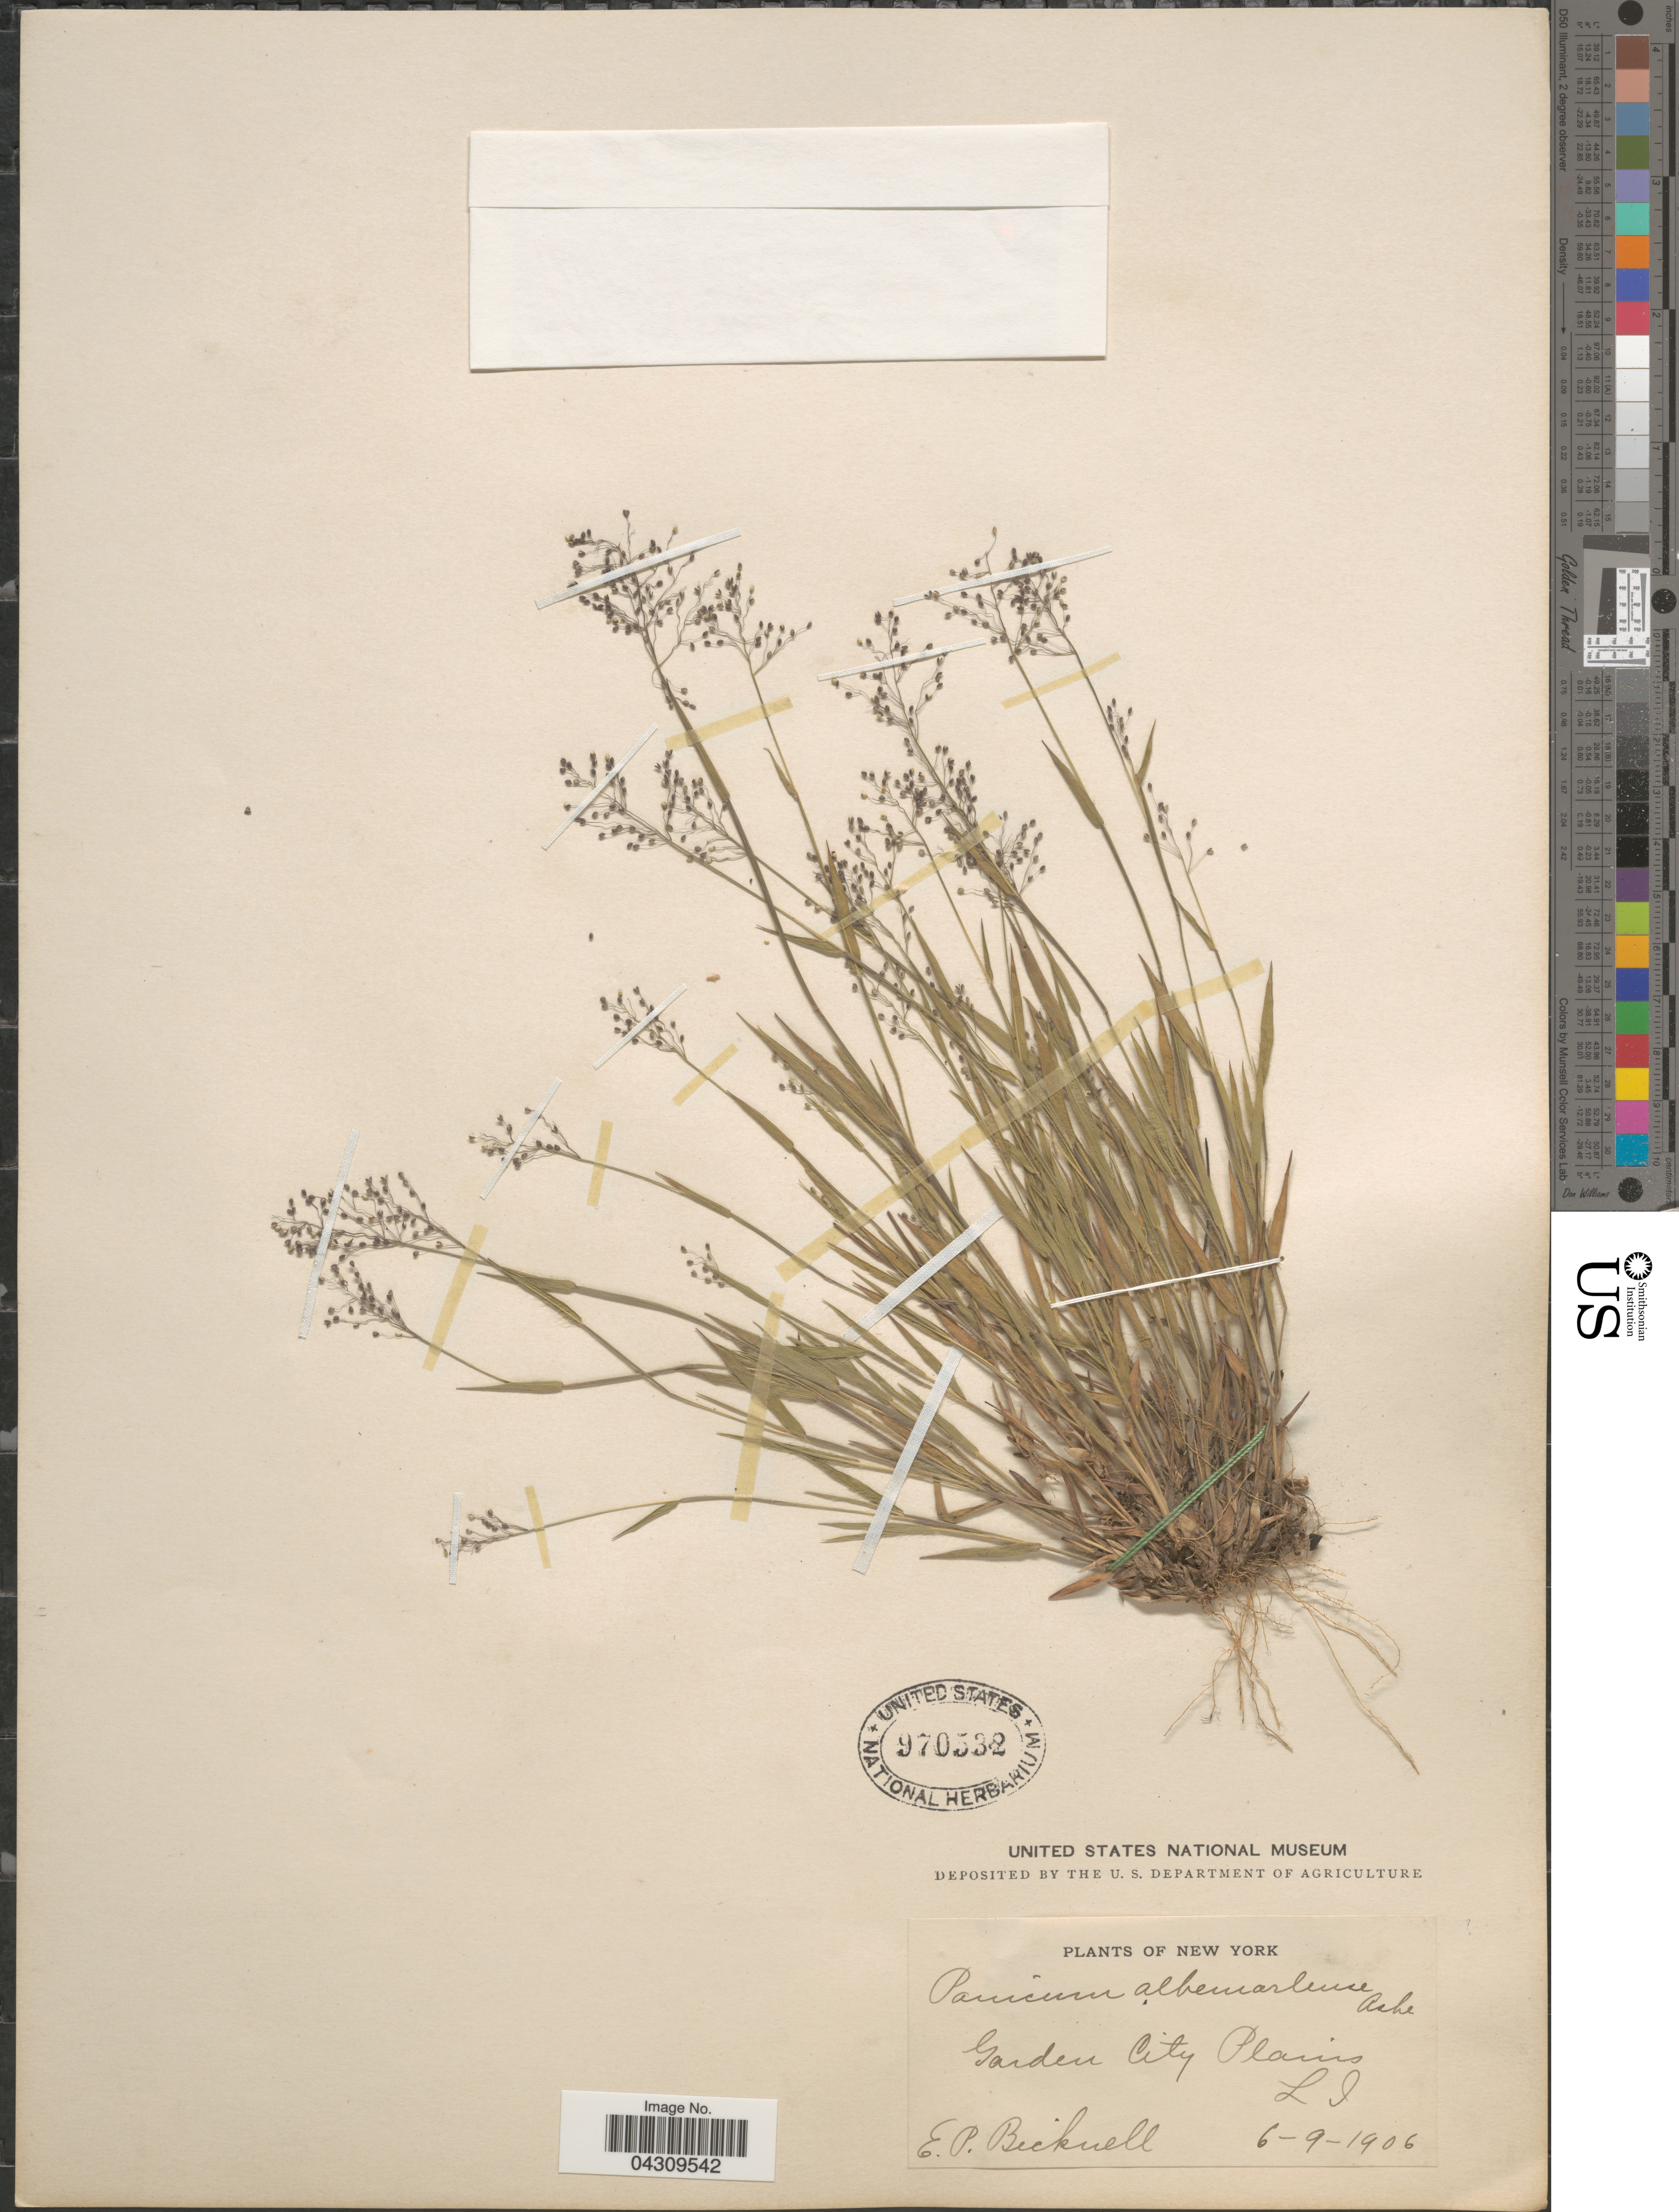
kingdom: Plantae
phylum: Tracheophyta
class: Liliopsida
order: Poales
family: Poaceae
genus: Dichanthelium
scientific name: Dichanthelium acuminatum var. acuminatum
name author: (Sw.) Gould & C.A. Clark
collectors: E. P. Bicknell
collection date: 1906-06-09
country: United States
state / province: New York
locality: Garden City Plains. LI.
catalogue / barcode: US 970532